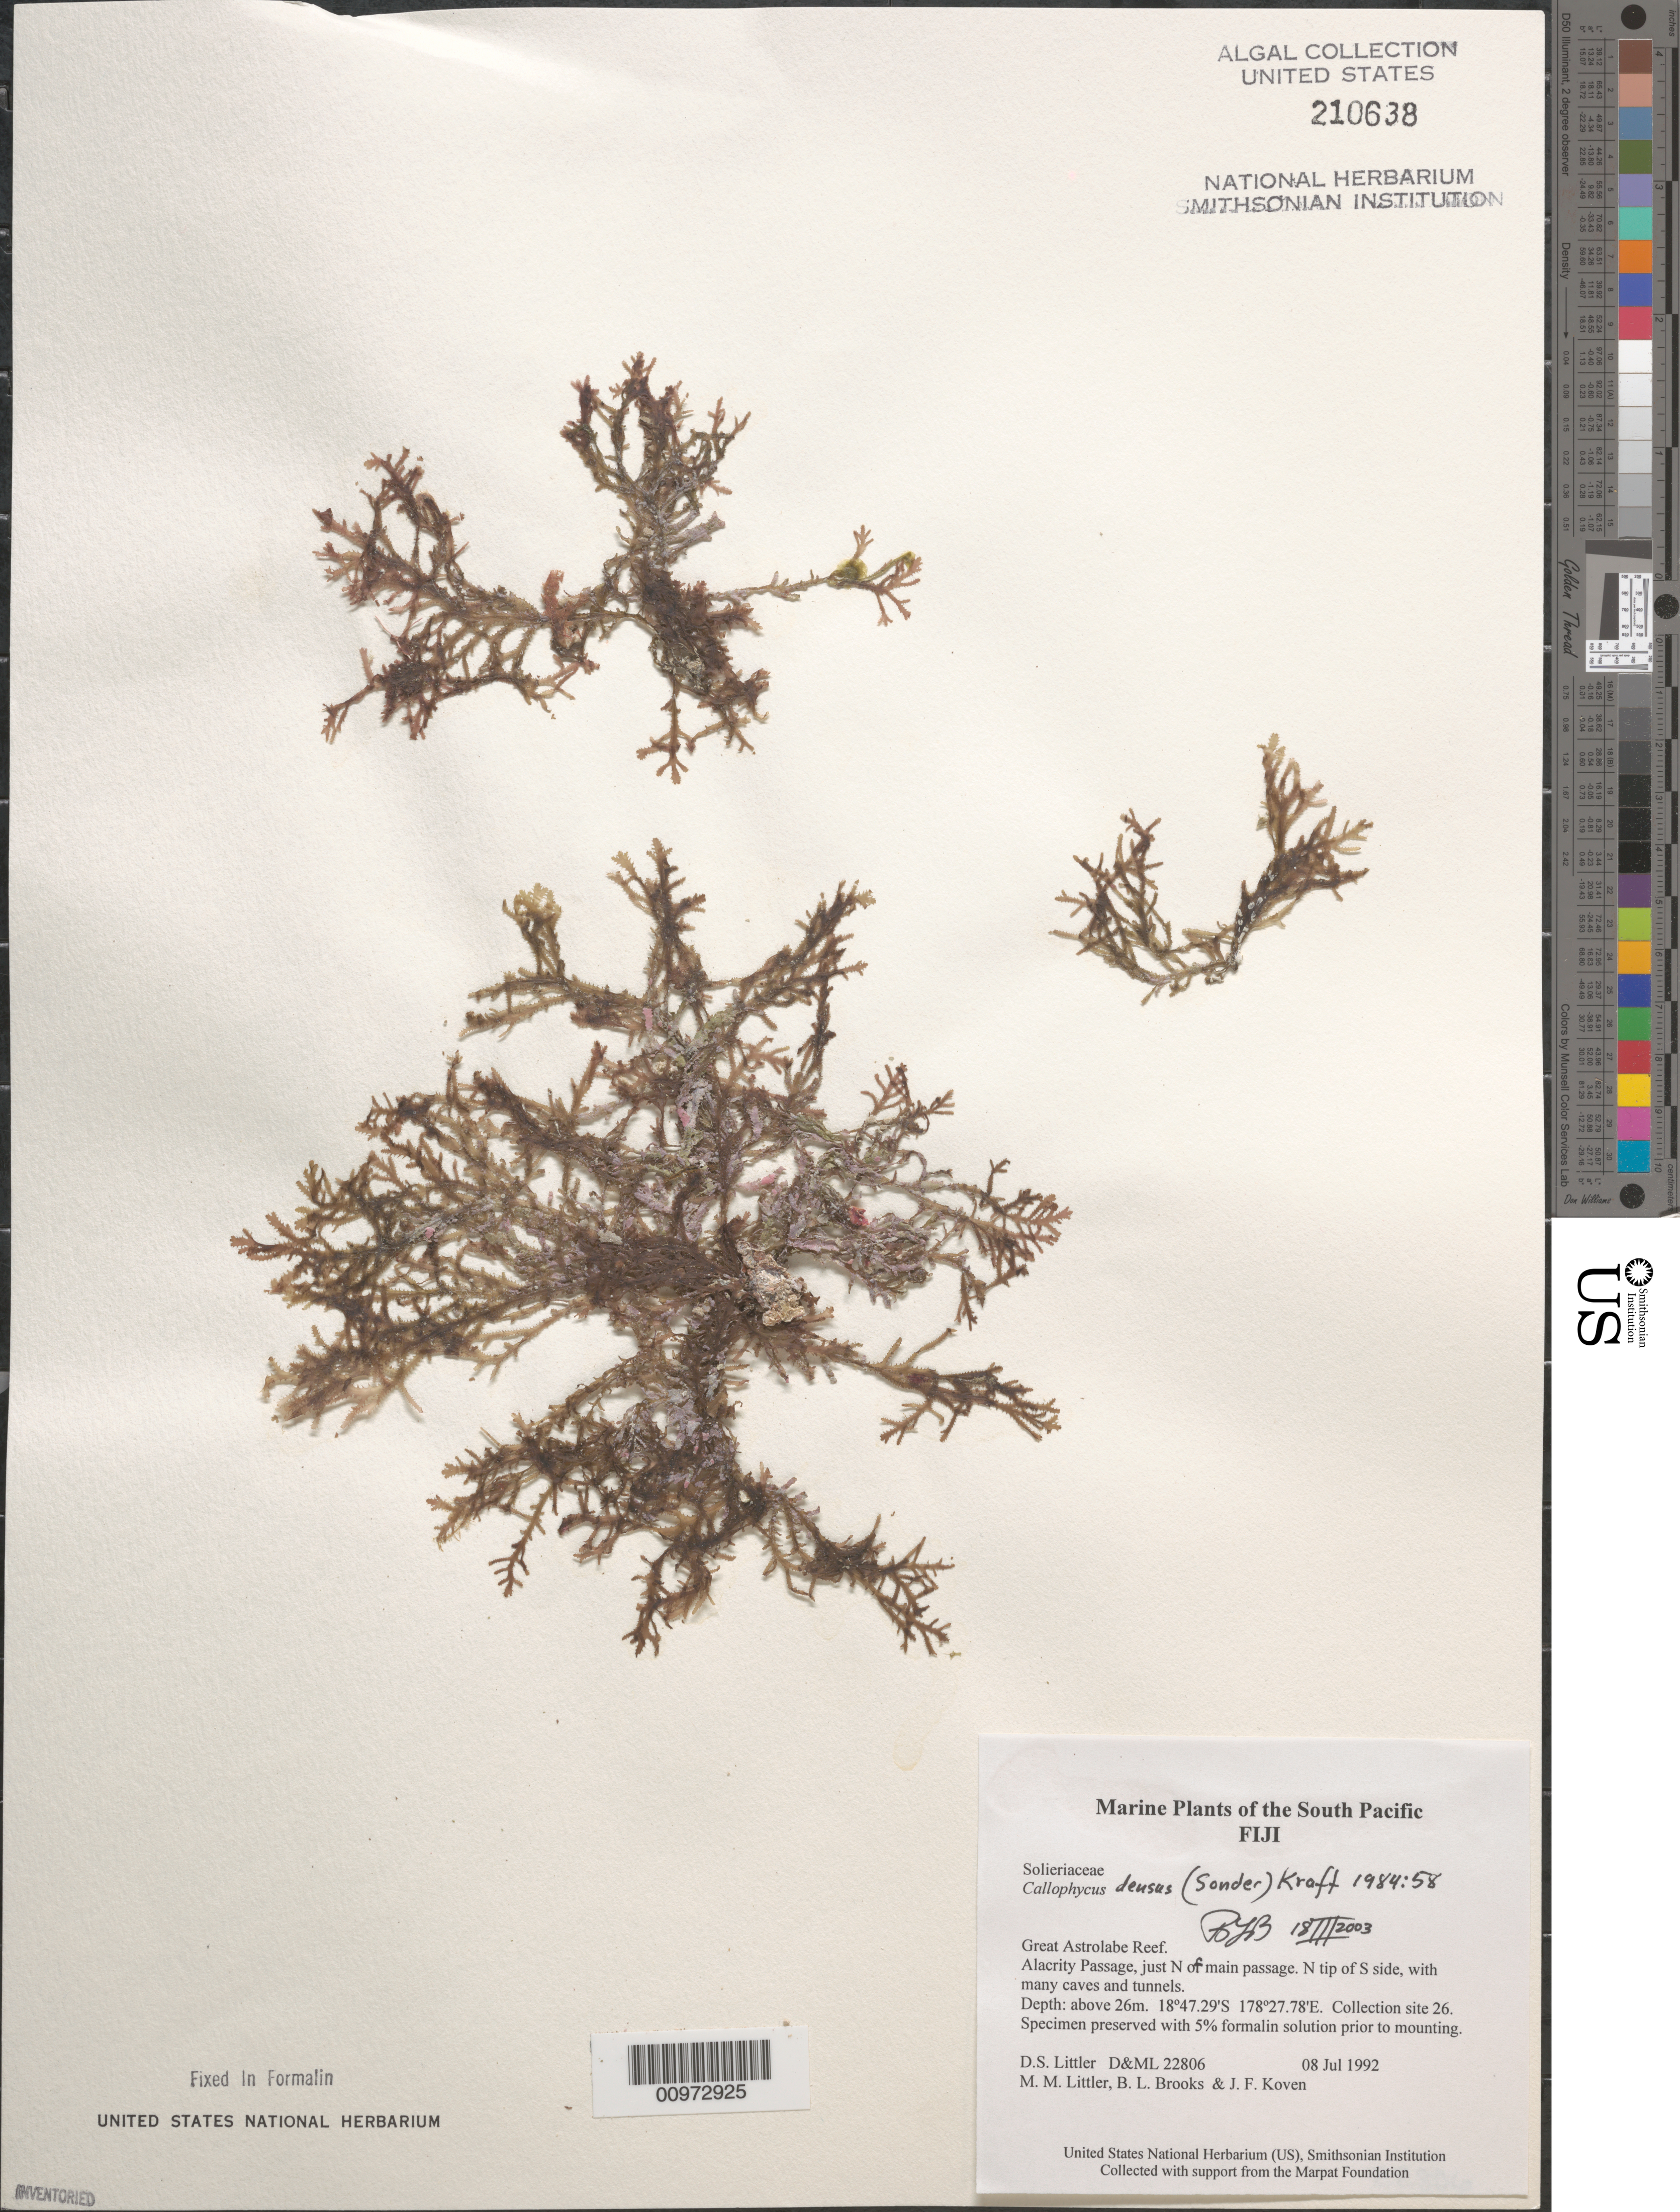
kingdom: Plantae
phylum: Rhodophyta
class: Florideophyceae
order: Gigartinales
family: Solieriaceae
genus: Callophycus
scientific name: Callophycus densus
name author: (Sond.) G.T.Kraft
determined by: Brooks, B. L., (BOT), Smithsonian Institution - National Museum of Natural History (UNITED STATES)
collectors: D. S. Littler, M. M. Littler, B. Brooks & J. Koven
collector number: D&ML 22806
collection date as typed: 08 Jul 1992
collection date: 1992-07-08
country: Fiji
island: Great Astrolabe Reef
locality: Great Astrolabe Reef, Alacrity Passage, just north of main passage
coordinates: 18 47.29'S, 178 27.78'E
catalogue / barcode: US 210638